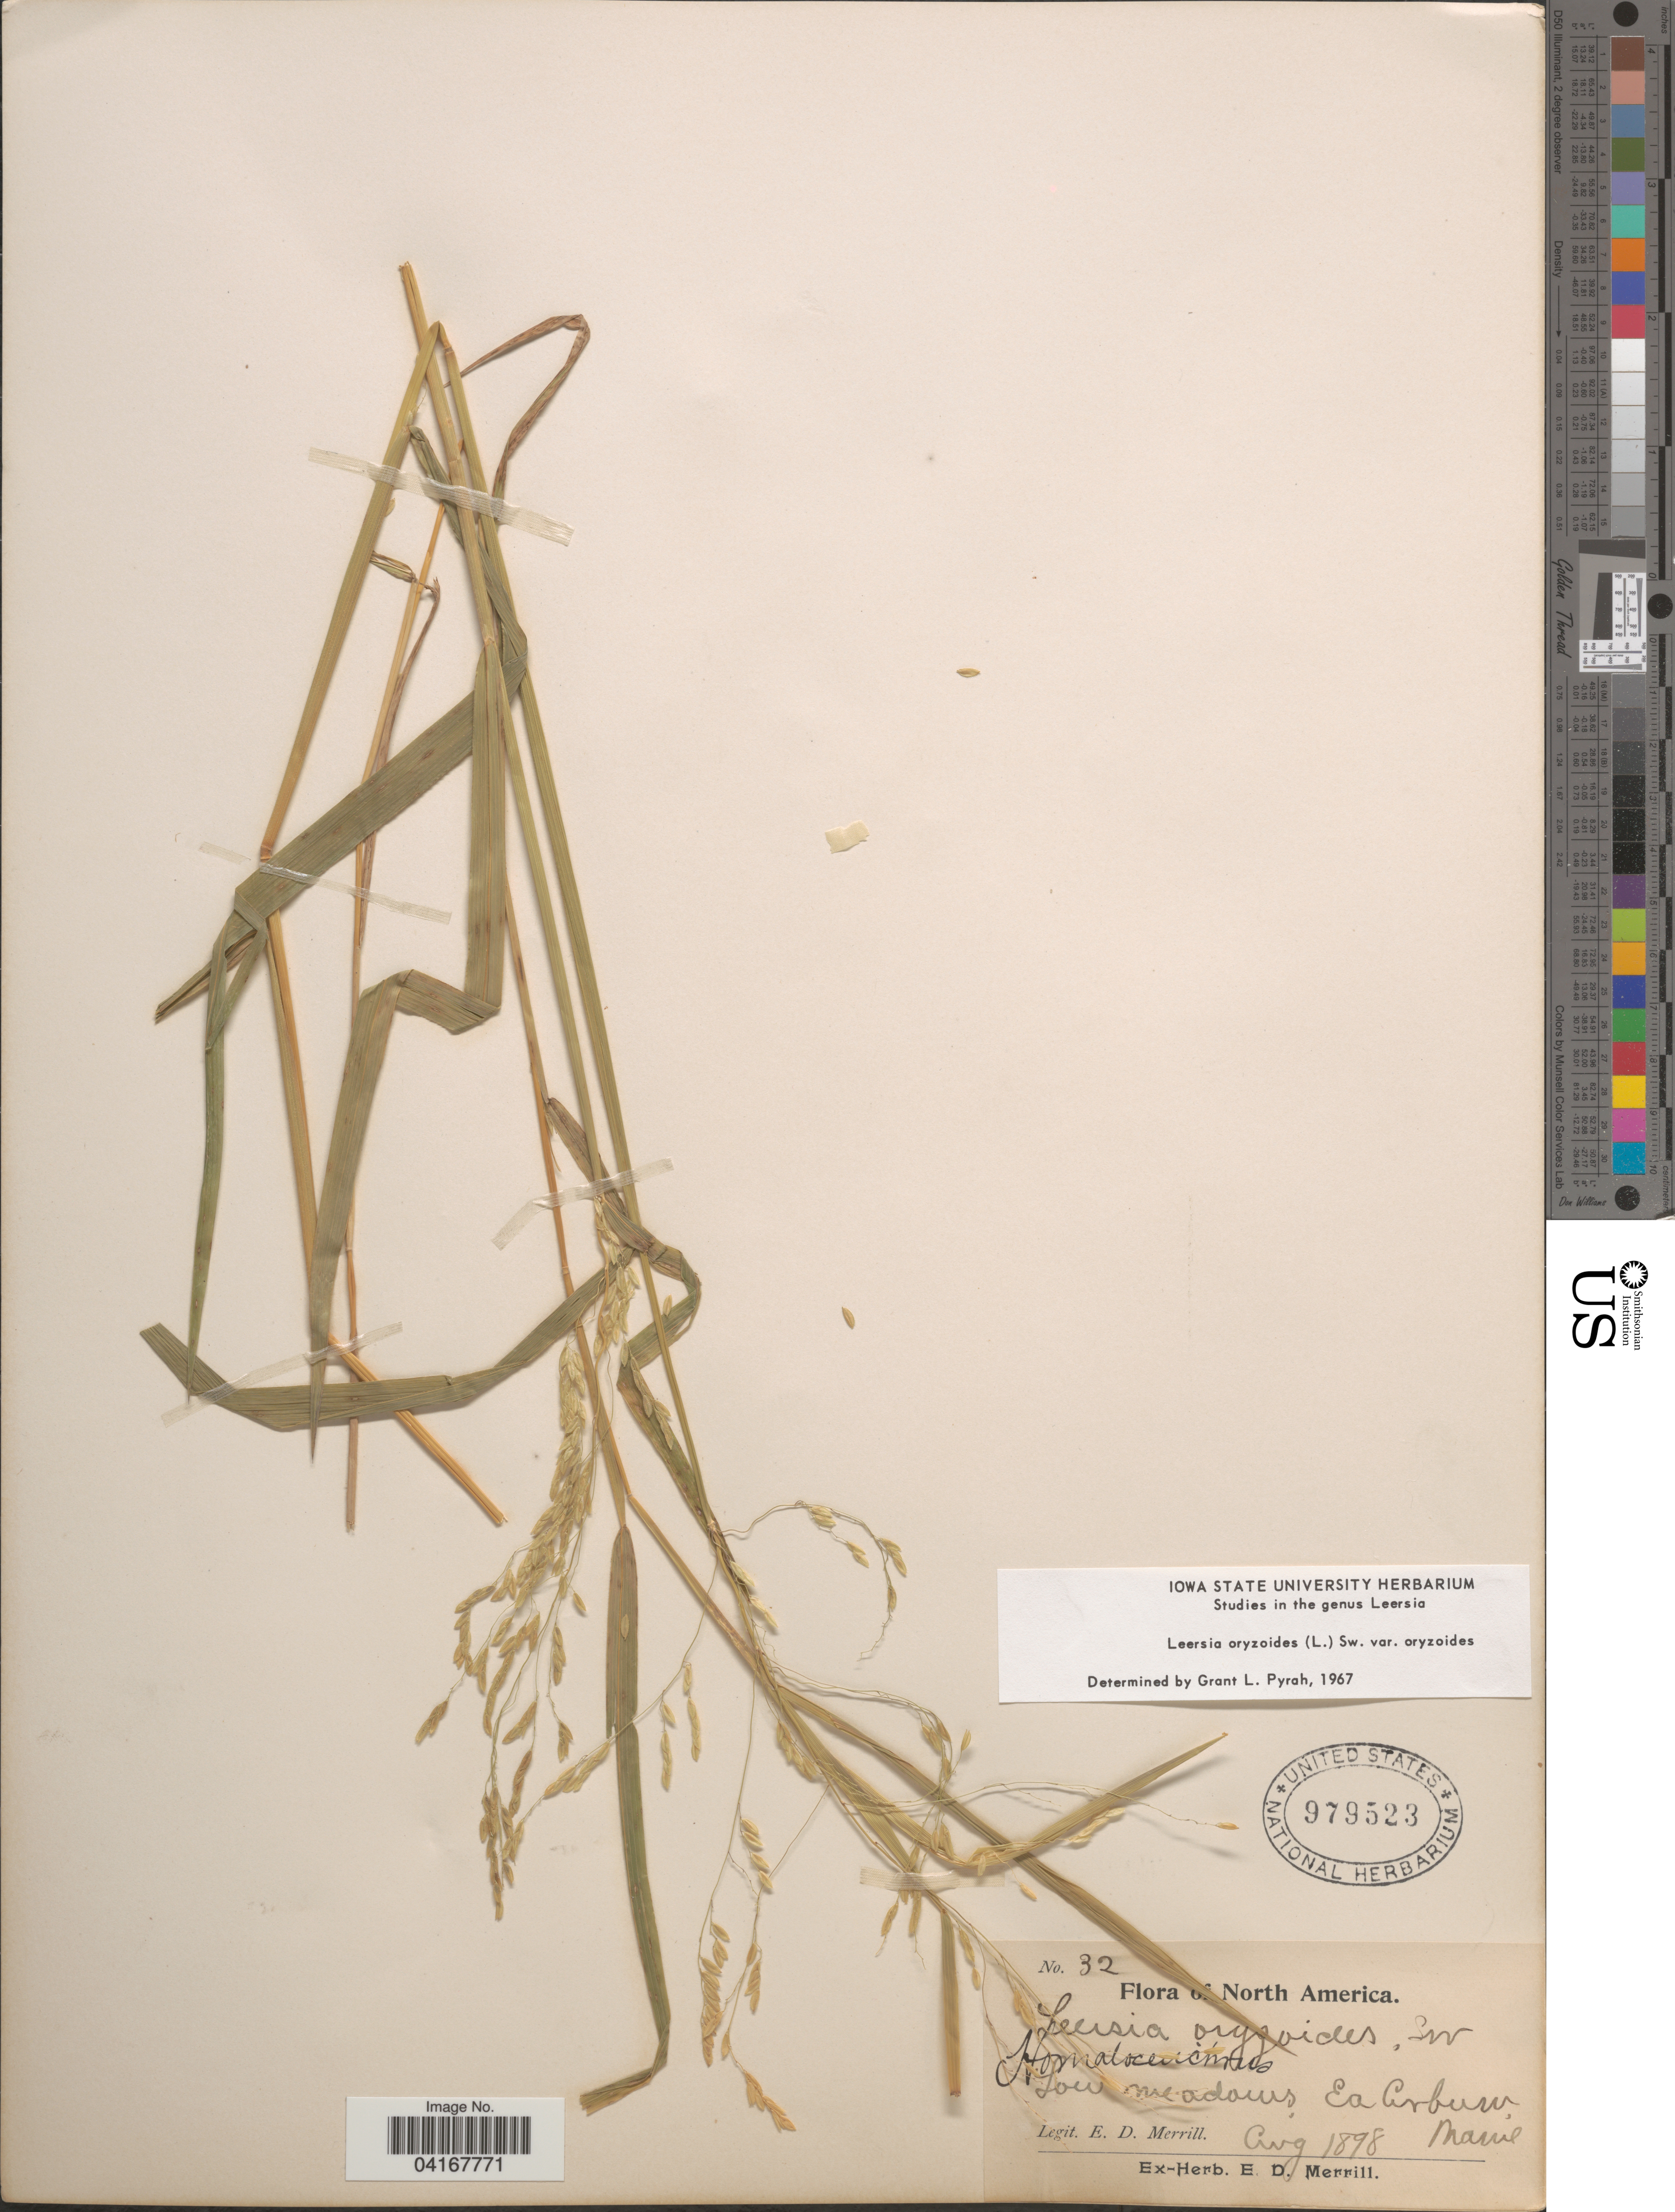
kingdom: Plantae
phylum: Tracheophyta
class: Liliopsida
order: Poales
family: Poaceae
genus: Leersia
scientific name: Leersia oryzoides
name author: (L.) Sw.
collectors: E. D. Merrill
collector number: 32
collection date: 1898-08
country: United States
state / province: Maine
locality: Ea Auburn.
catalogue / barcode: US 979523